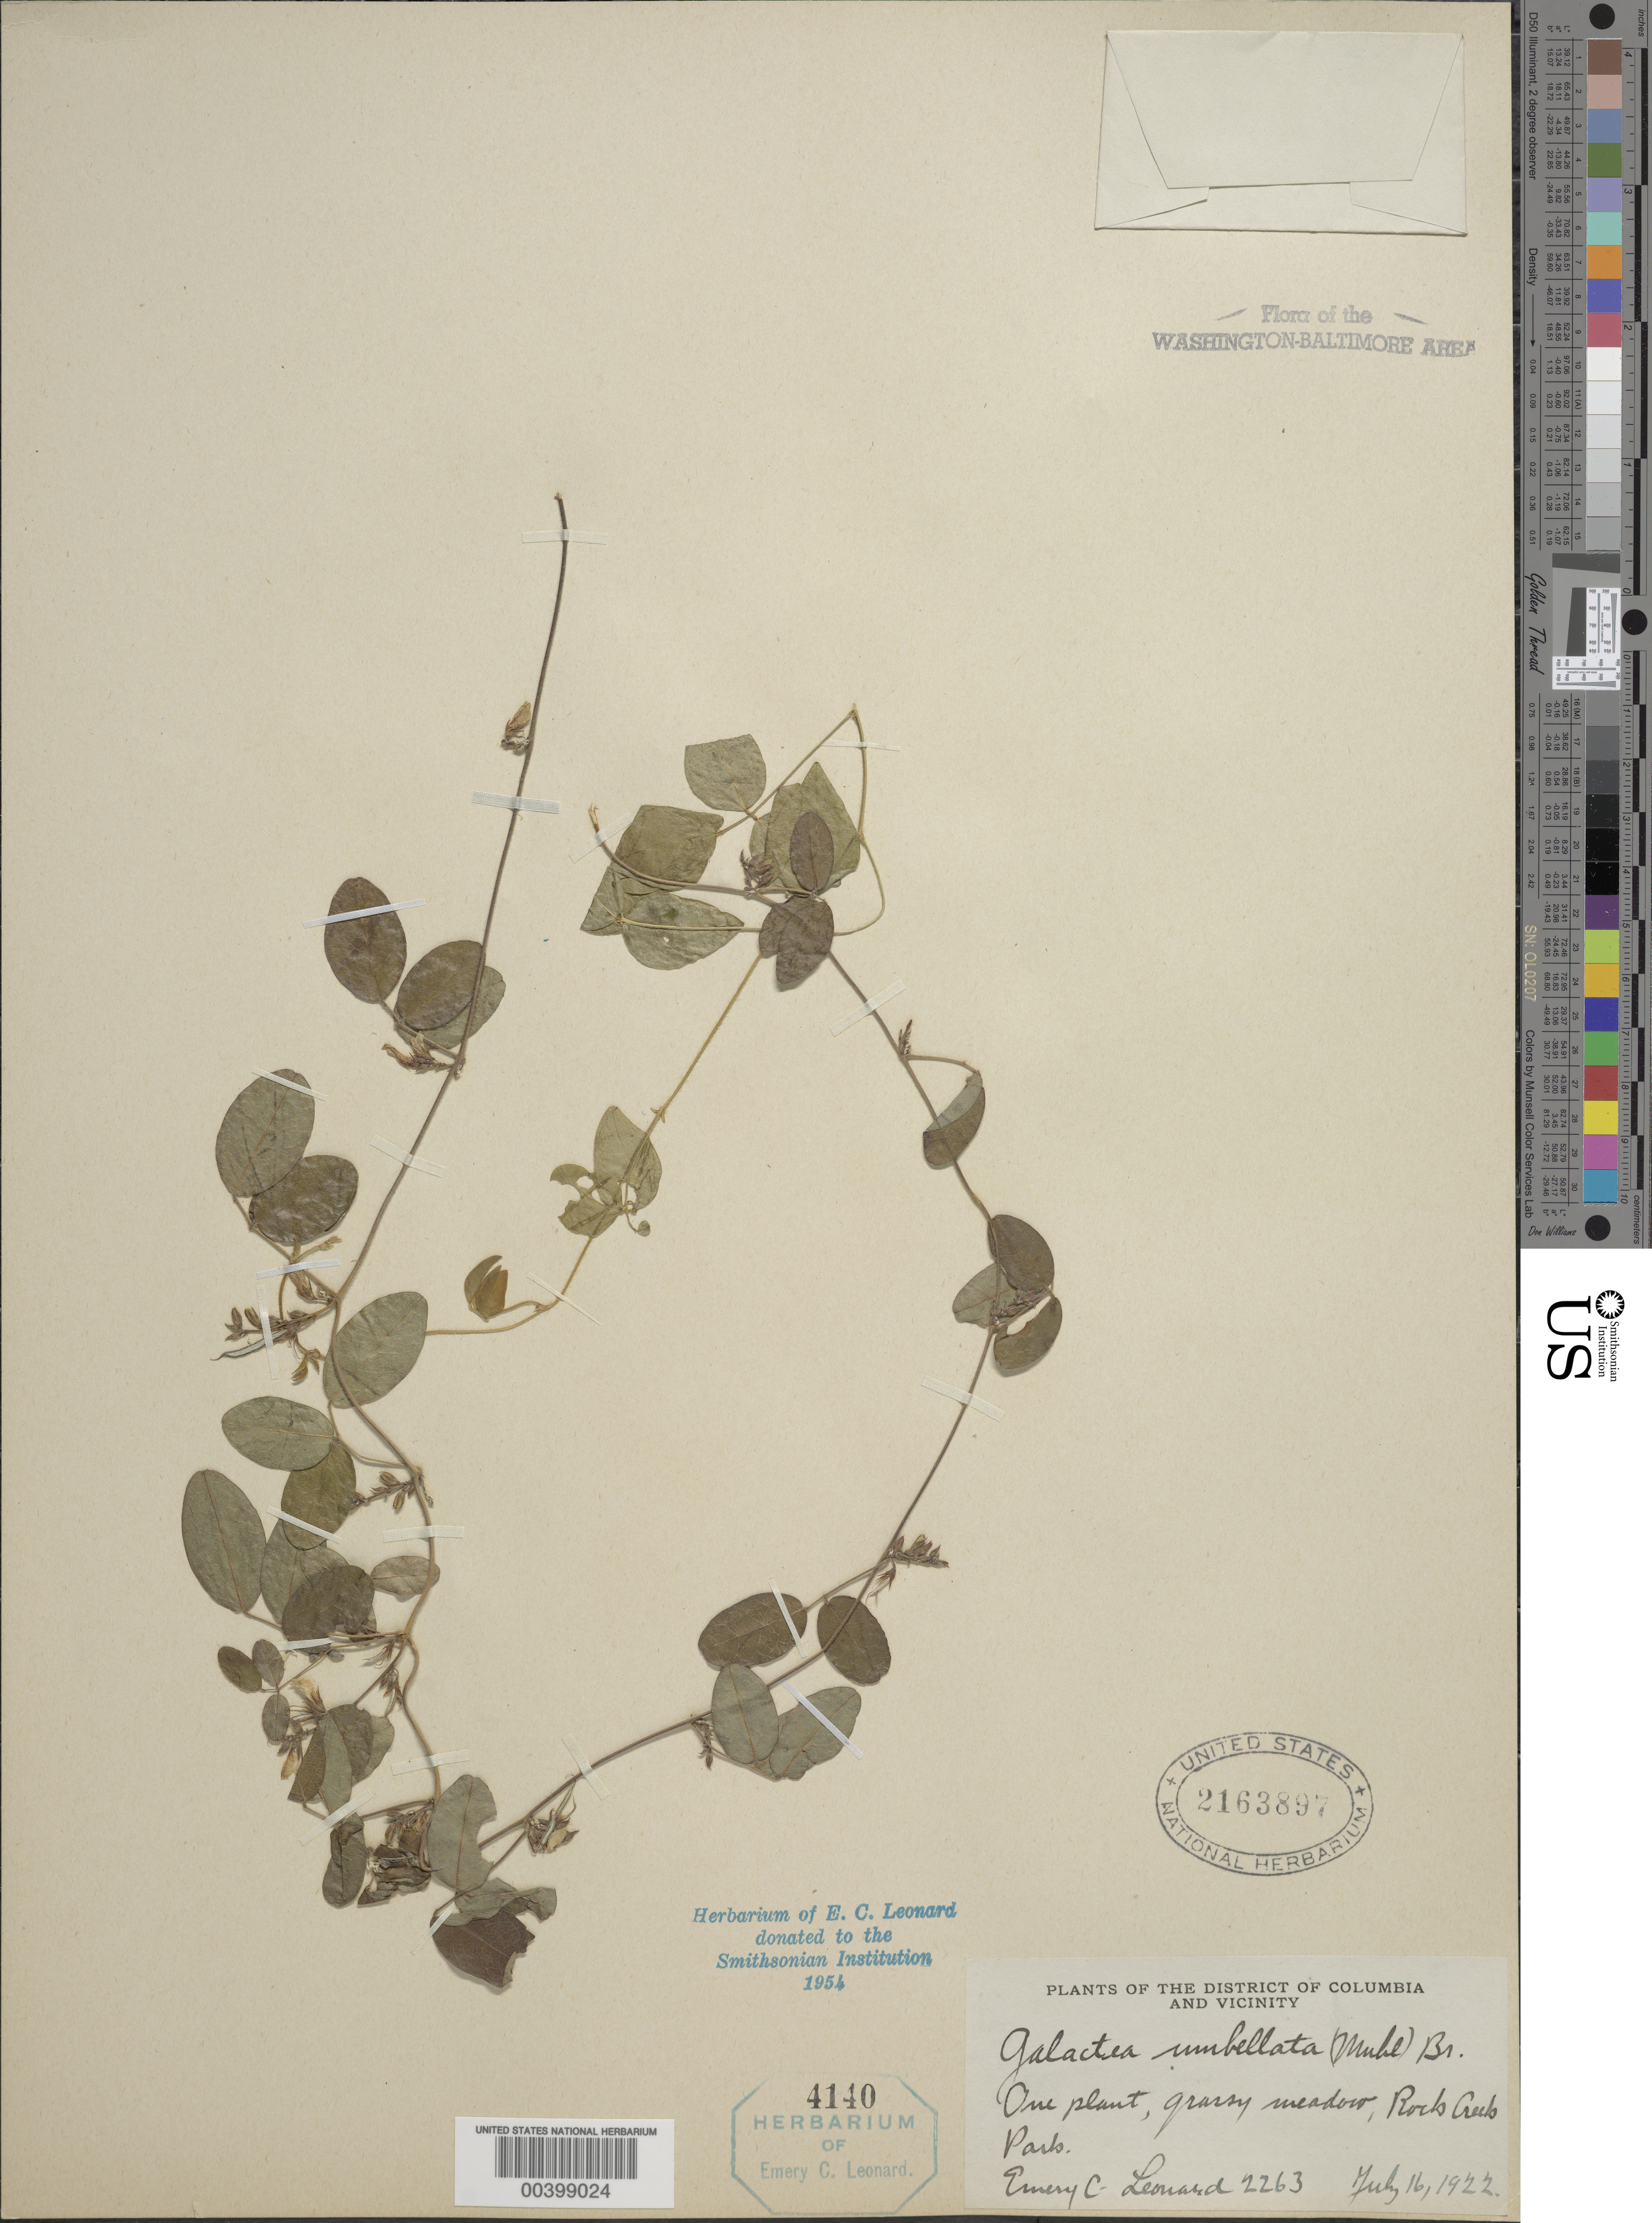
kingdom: Plantae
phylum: Tracheophyta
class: Magnoliopsida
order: Fabales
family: Fabaceae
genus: Galactia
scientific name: Galactia volubilis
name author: (L.) Britton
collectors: E. C. Leonard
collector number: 2263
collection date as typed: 16 Jul 1922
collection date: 1922-07-16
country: United States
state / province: District of Columbia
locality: Rock Creek Park Rock Creek Park and vicinity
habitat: Grassy meadow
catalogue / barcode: US 2163897